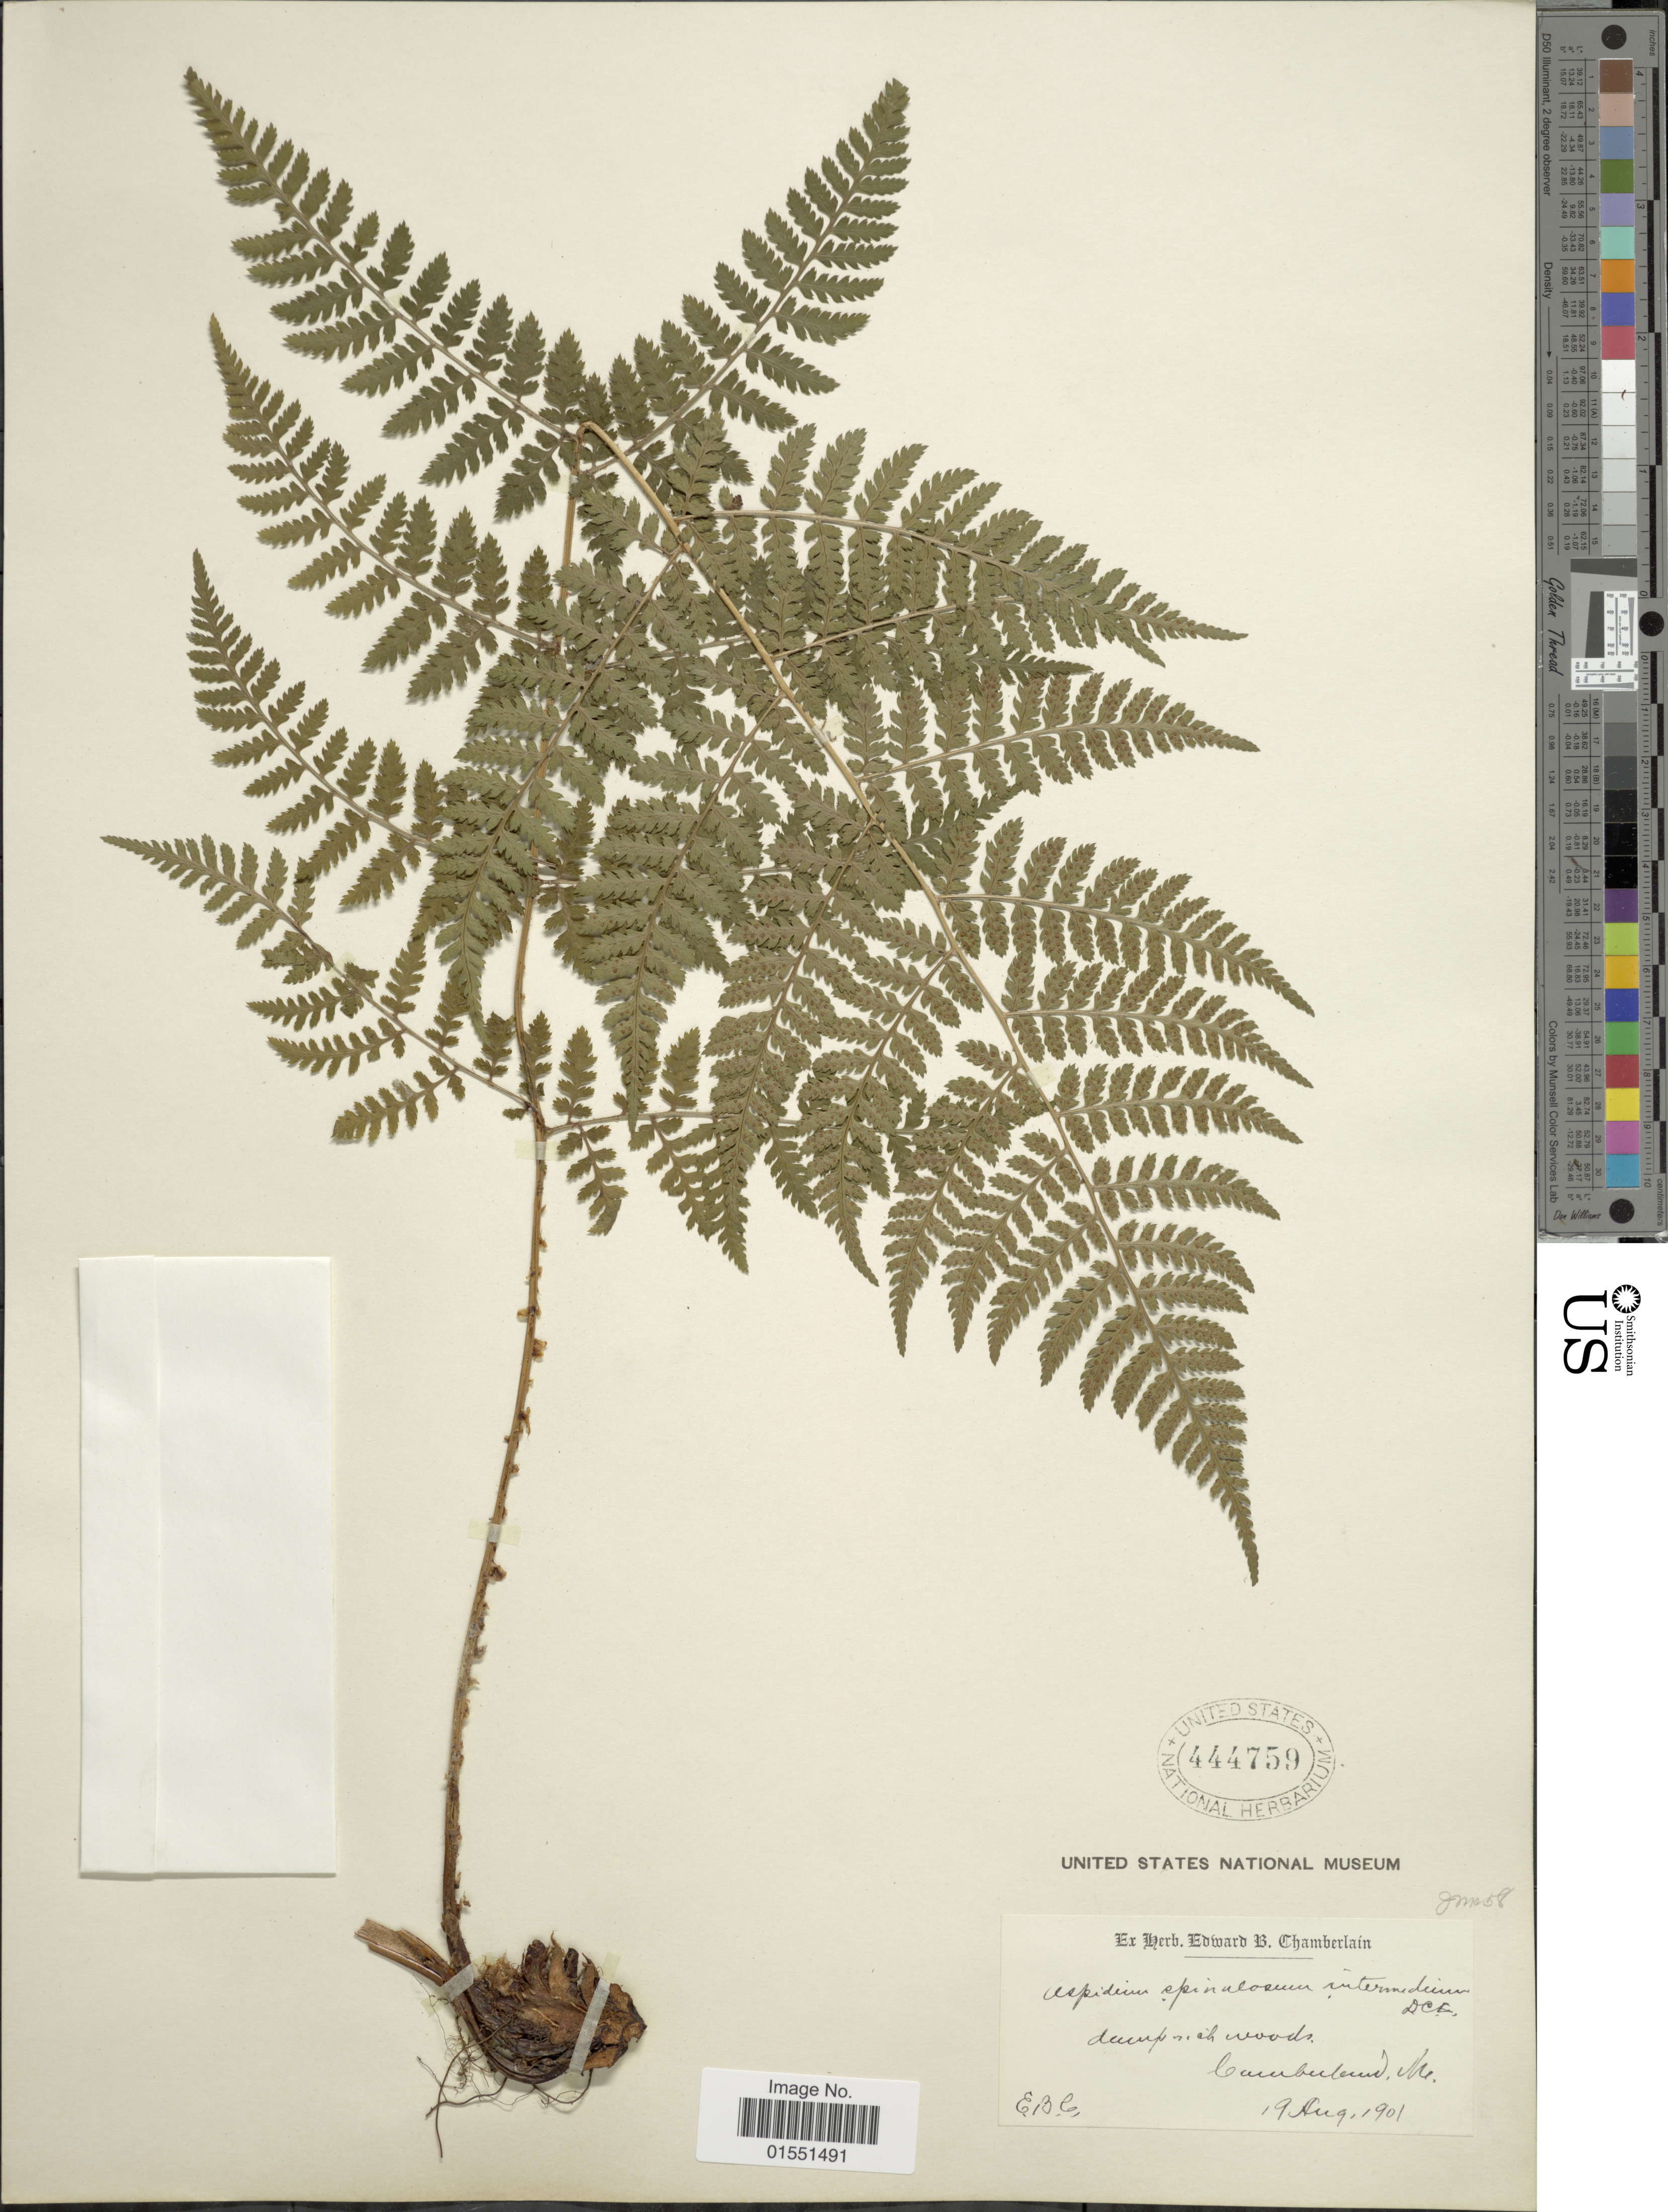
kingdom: Plantae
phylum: Tracheophyta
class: Polypodiopsida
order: Polypodiales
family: Dryopteridaceae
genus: Dryopteris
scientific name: Dryopteris intermedia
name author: (Muhl.) A. Gray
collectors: E. Chamberlain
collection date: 1901-08-19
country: United States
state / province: Michigan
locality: Cumberland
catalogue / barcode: US 444759